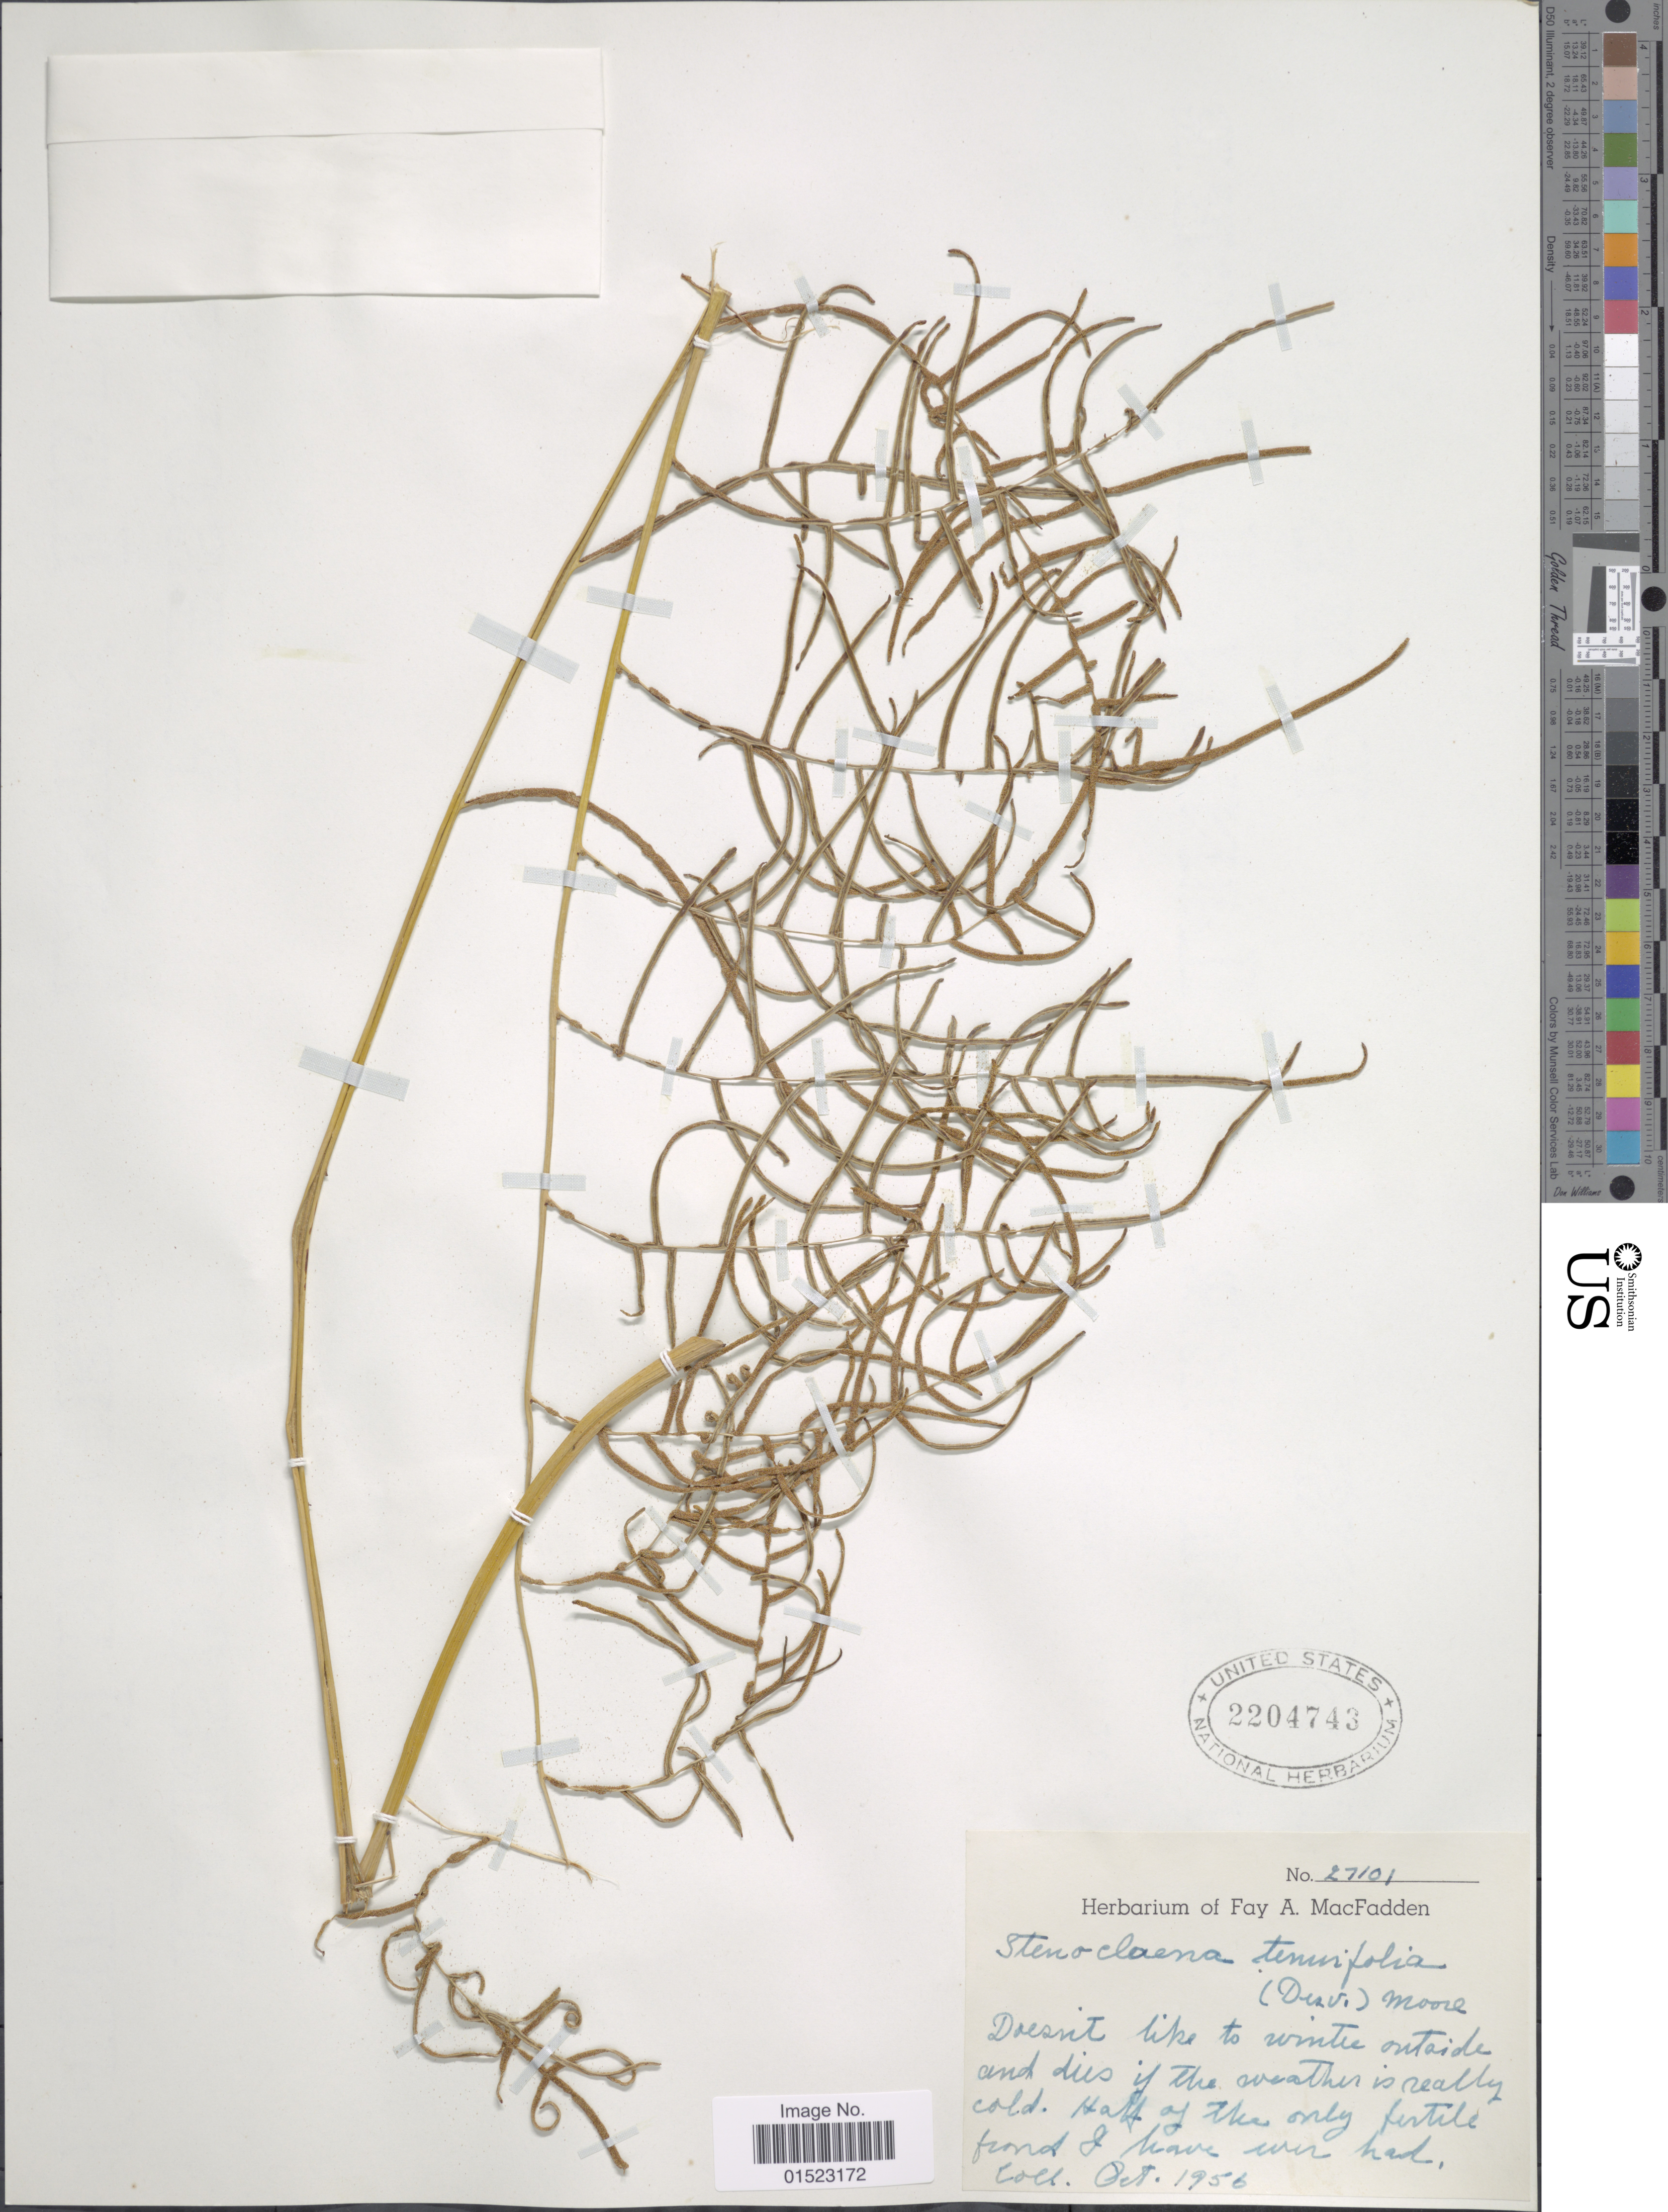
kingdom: Plantae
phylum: Tracheophyta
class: Polypodiopsida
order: Polypodiales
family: Blechnaceae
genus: Stenochlaena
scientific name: Stenochlaena tenuifolia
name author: (Desv.) T. Moore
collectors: ex herb. Fay A. MacFadden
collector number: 27101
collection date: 1956-10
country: United States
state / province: California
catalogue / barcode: US 2204743